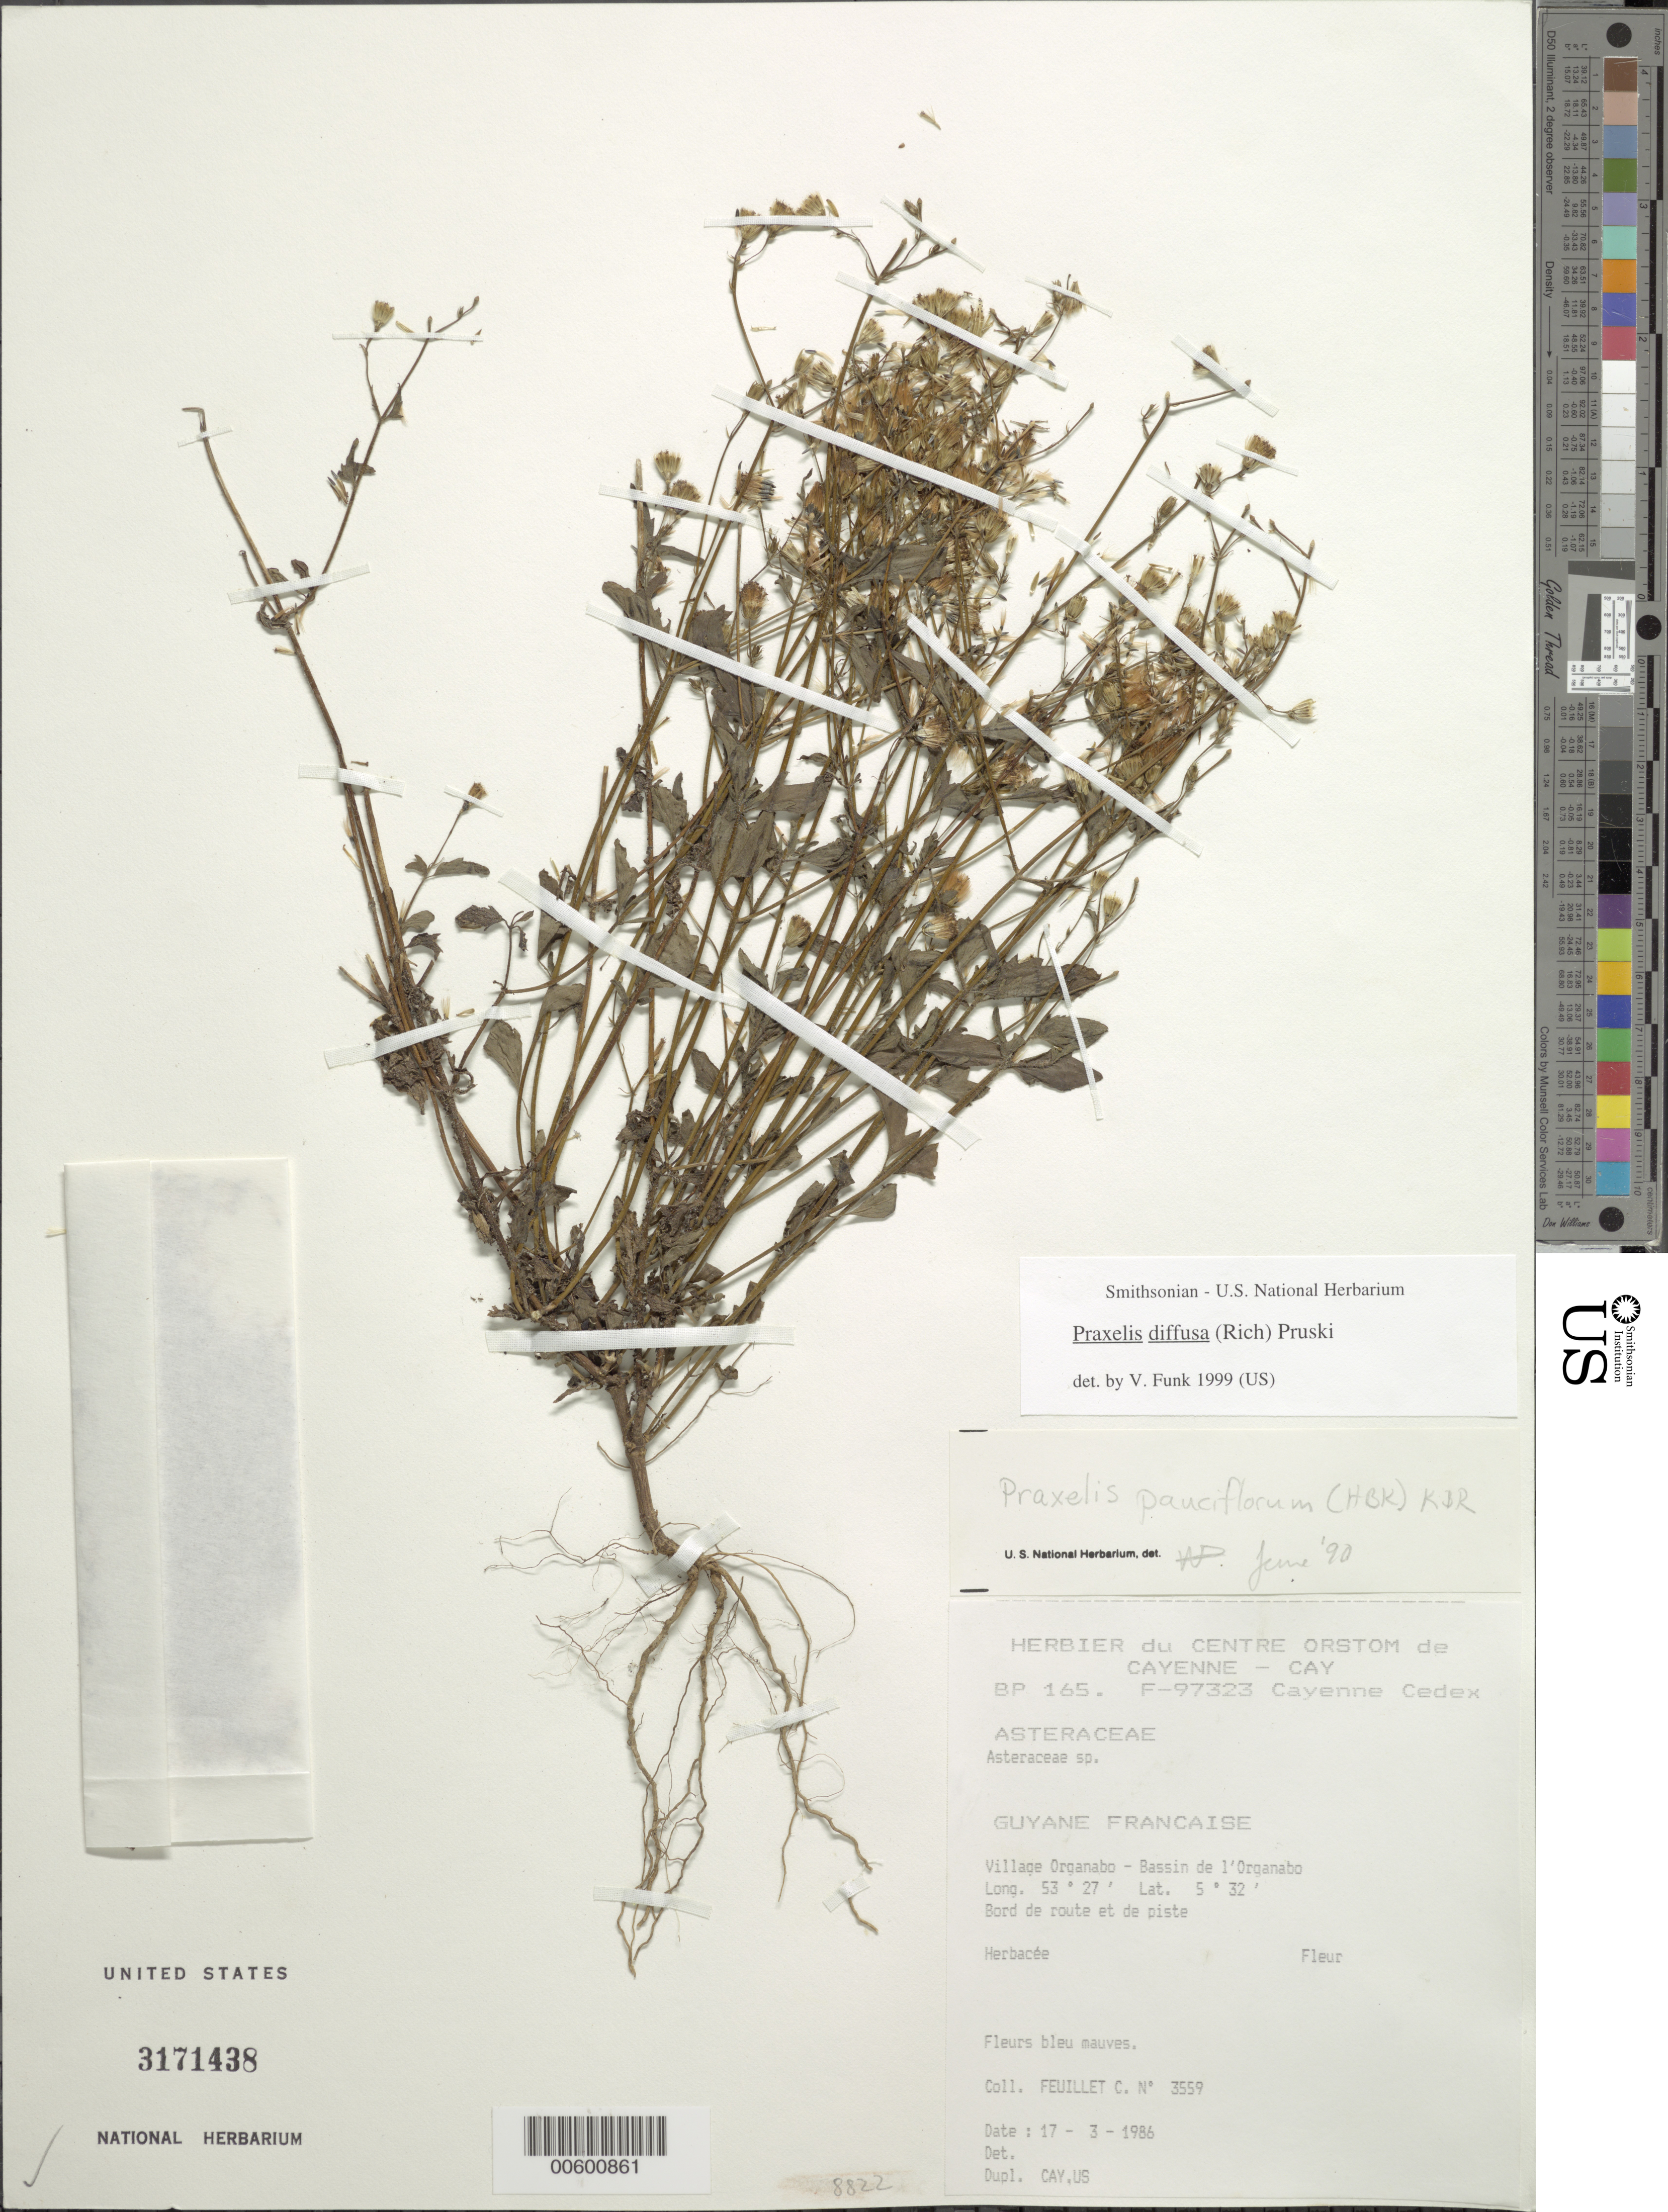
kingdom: Plantae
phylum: Tracheophyta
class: Magnoliopsida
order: Asterales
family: Asteraceae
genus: Praxelis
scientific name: Praxelis diffusa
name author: (Rich.) Pruski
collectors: C. Feuillet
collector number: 3559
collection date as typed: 17-Mar-86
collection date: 1986-03-17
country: French Guiana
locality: Organobo Village, Bassin de l'Organabo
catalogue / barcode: US 3171438